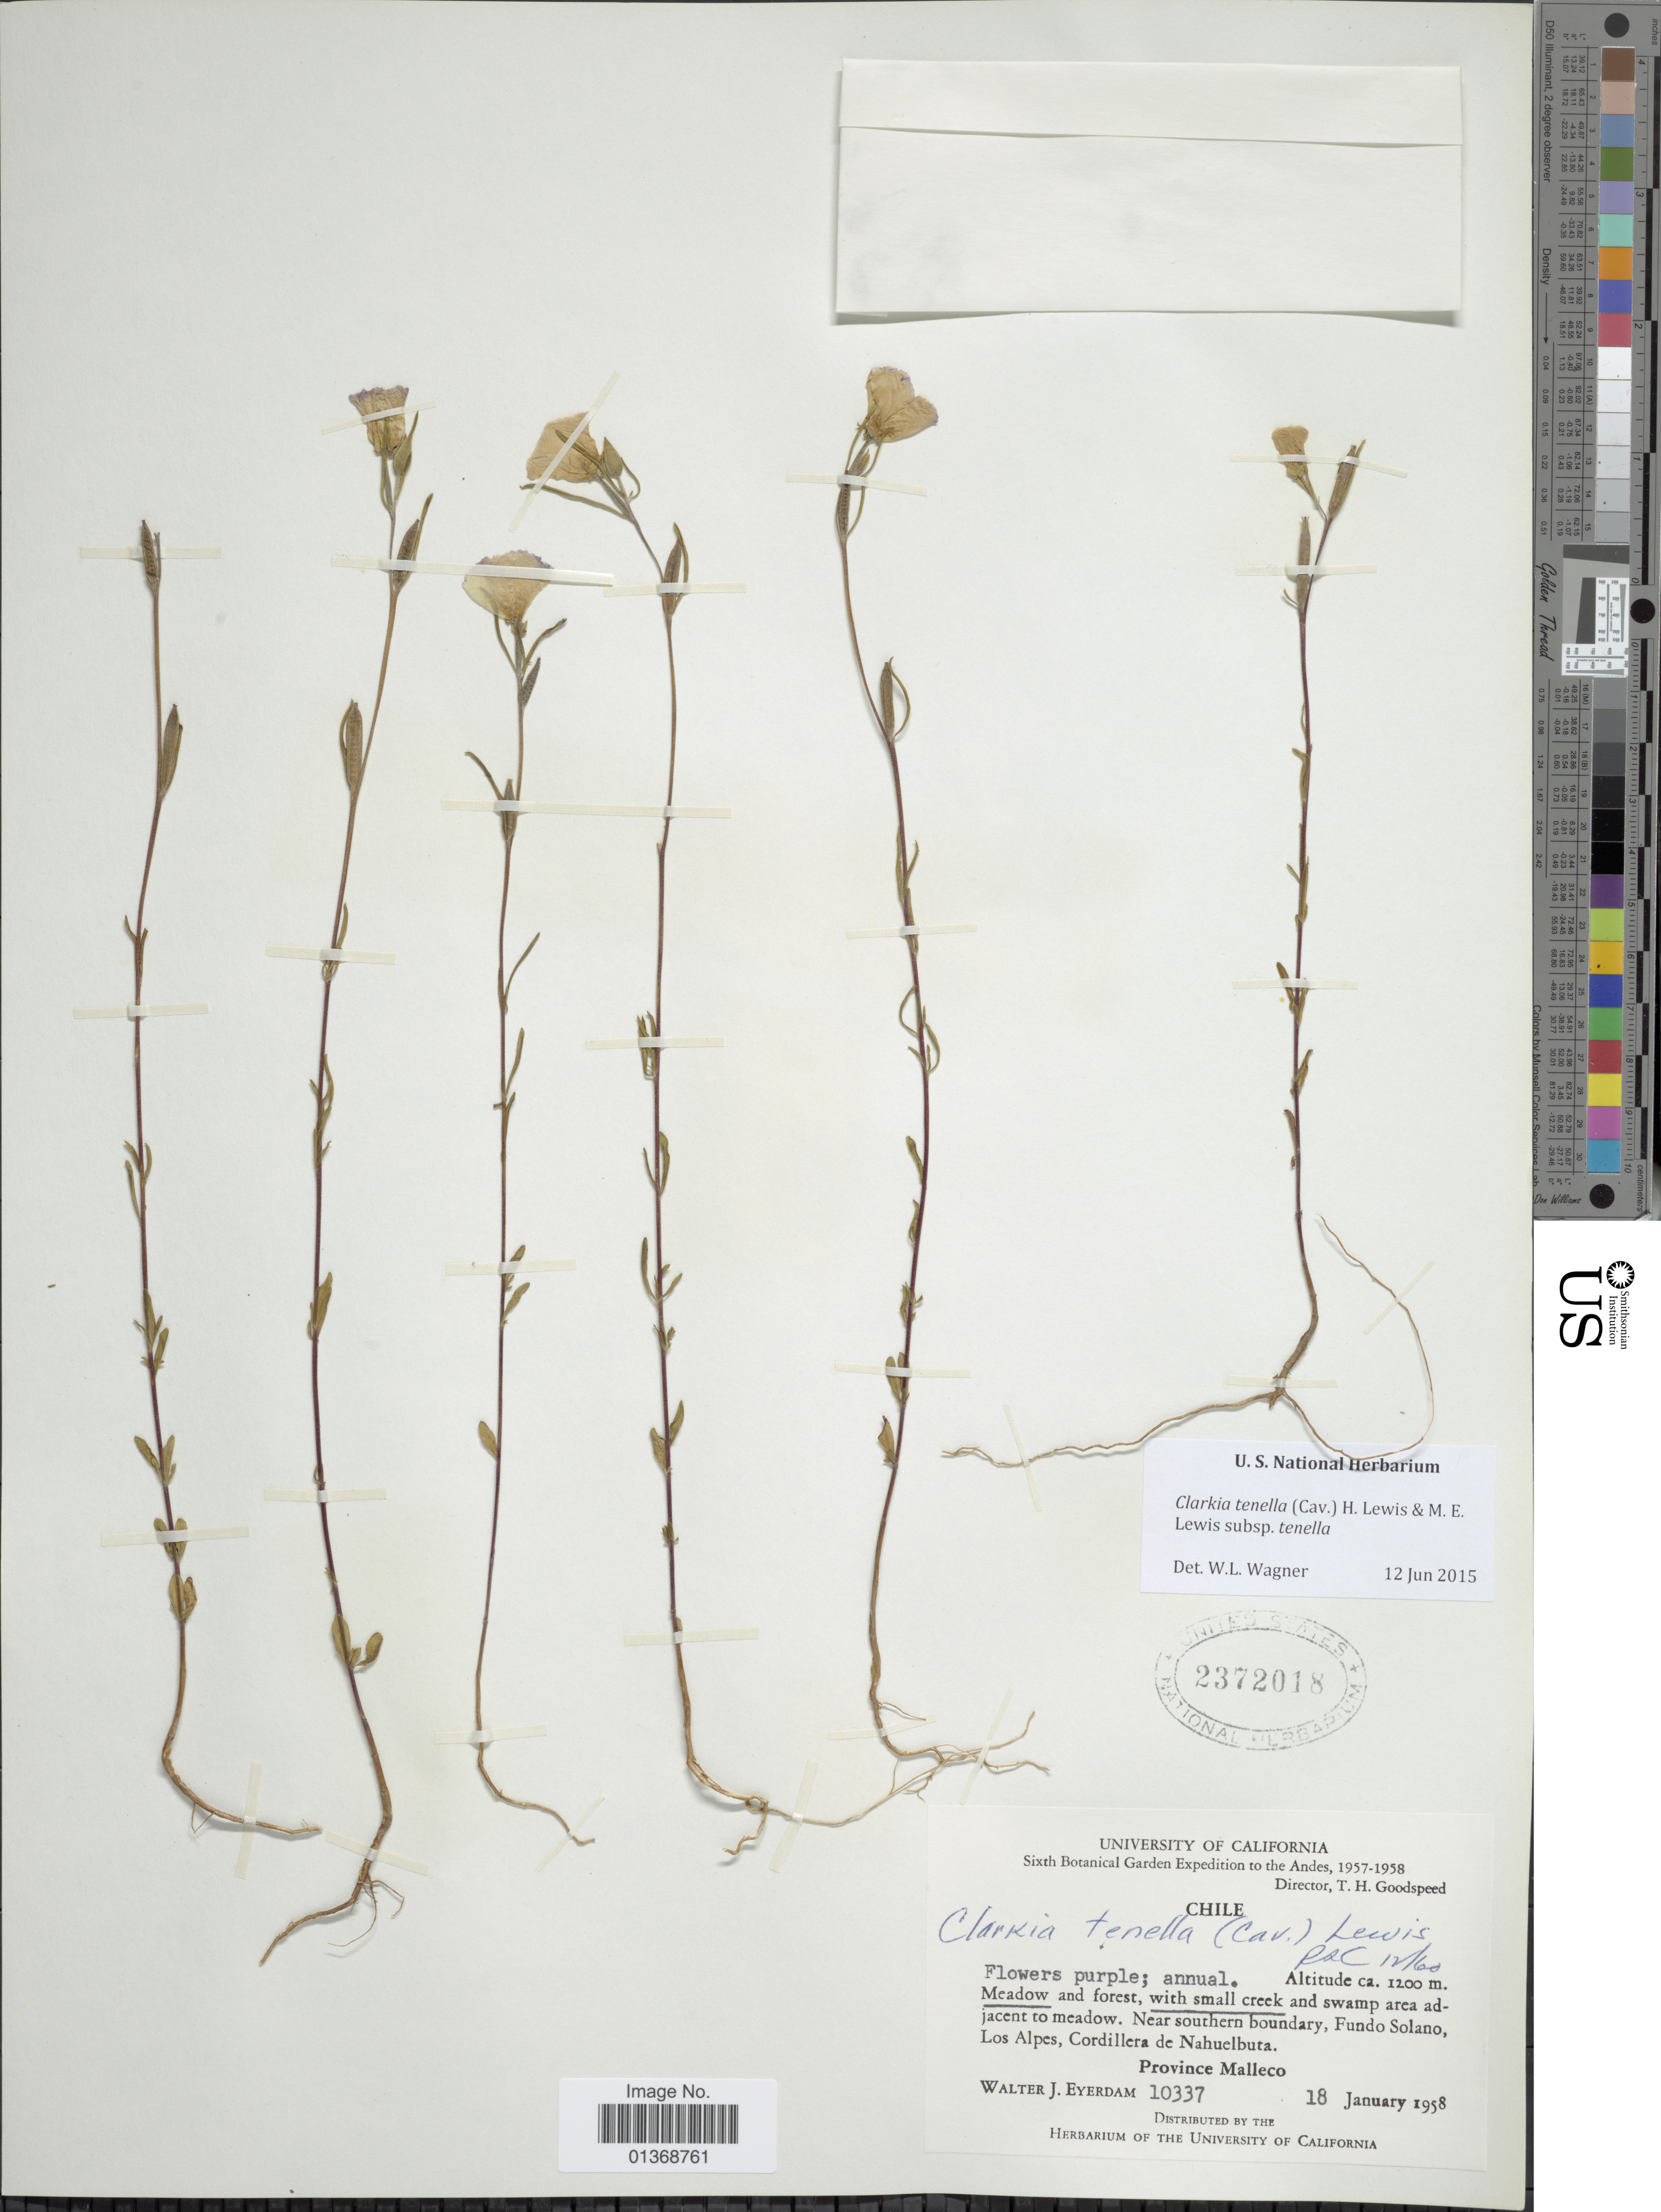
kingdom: Plantae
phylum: Tracheophyta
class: Magnoliopsida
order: Myrtales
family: Onagraceae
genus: Clarkia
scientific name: Clarkia tenella subsp. tenella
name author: (Cav.) F. H. Lewis & M.E. Lewis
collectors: W. J. Eyerdam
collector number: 10337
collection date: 1958-01-18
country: Chile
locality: Near southern boundary, Fundo Solano, Los Alpes, Cordillera de Nahuelbuta, Province Malleco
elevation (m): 1200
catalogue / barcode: US 2372018